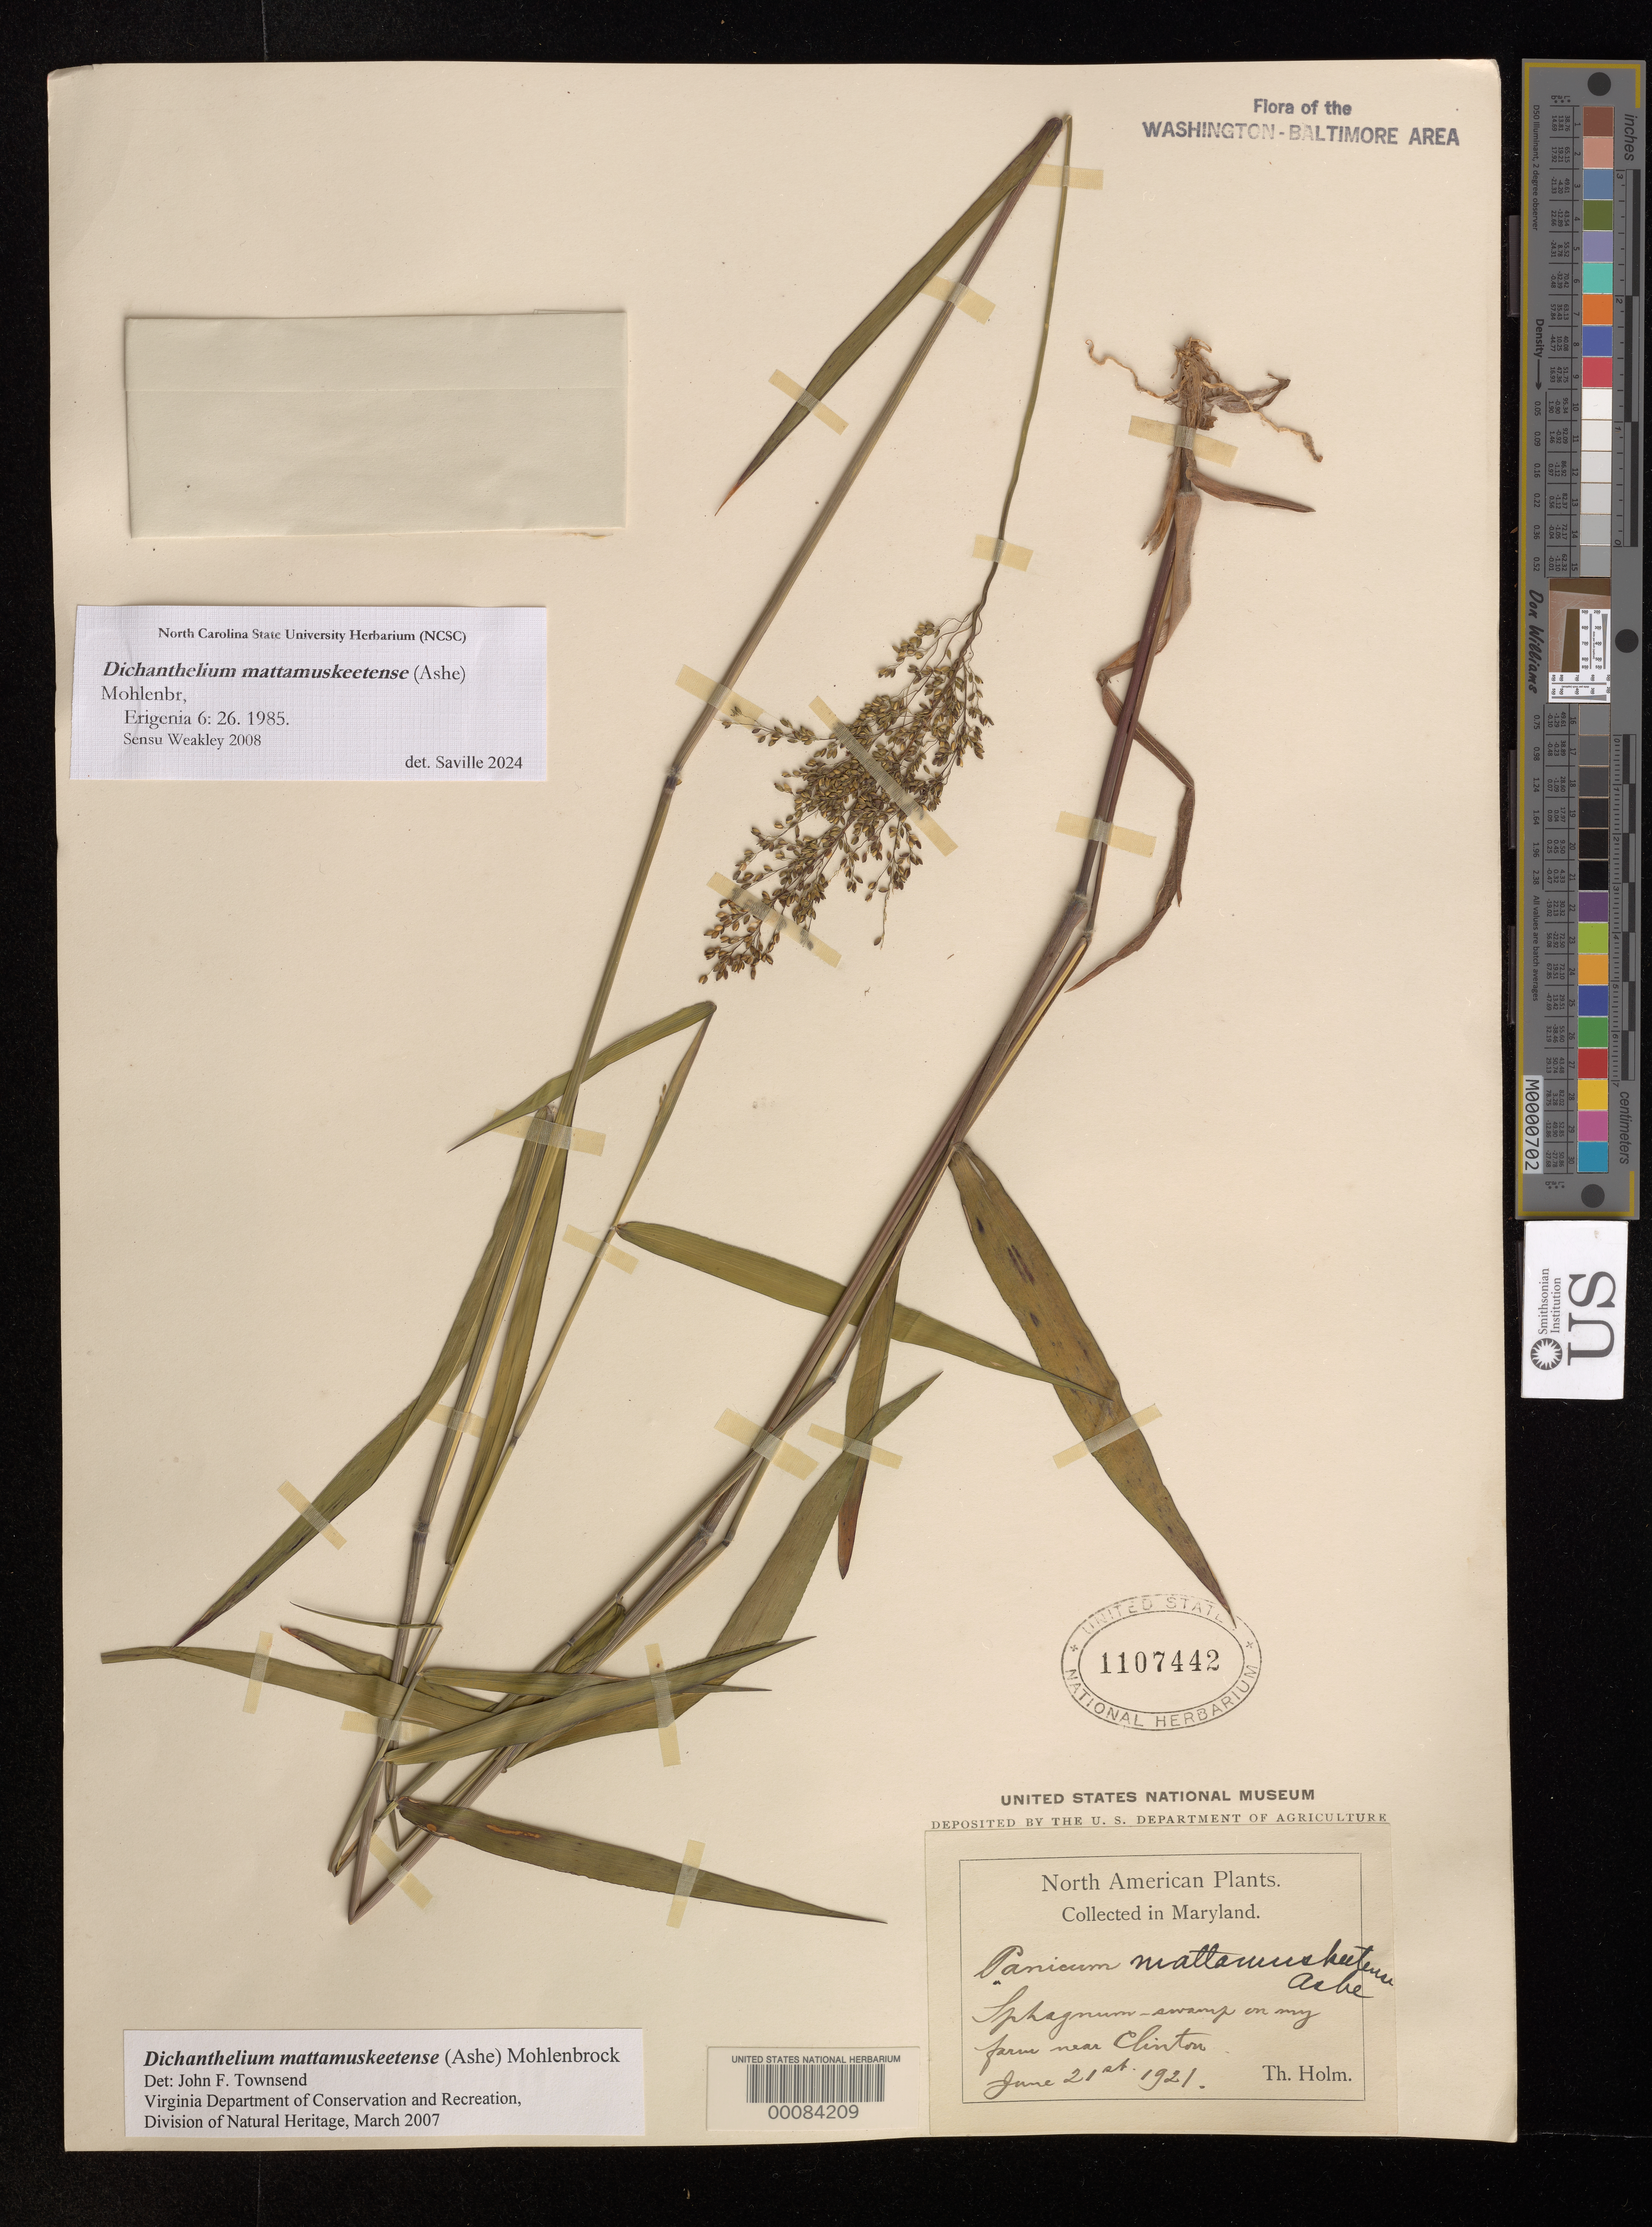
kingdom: Plantae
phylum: Tracheophyta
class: Liliopsida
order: Poales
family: Poaceae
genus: Dichanthelium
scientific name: Dichanthelium mattamuskeetense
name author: (Ashe) Mohlenbr.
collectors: T. Holm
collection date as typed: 21 Jun 1921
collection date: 1921-06-21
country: United States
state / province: Maryland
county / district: Prince George's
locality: Near Clinton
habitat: Sphagnum swamp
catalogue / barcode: US 1107442